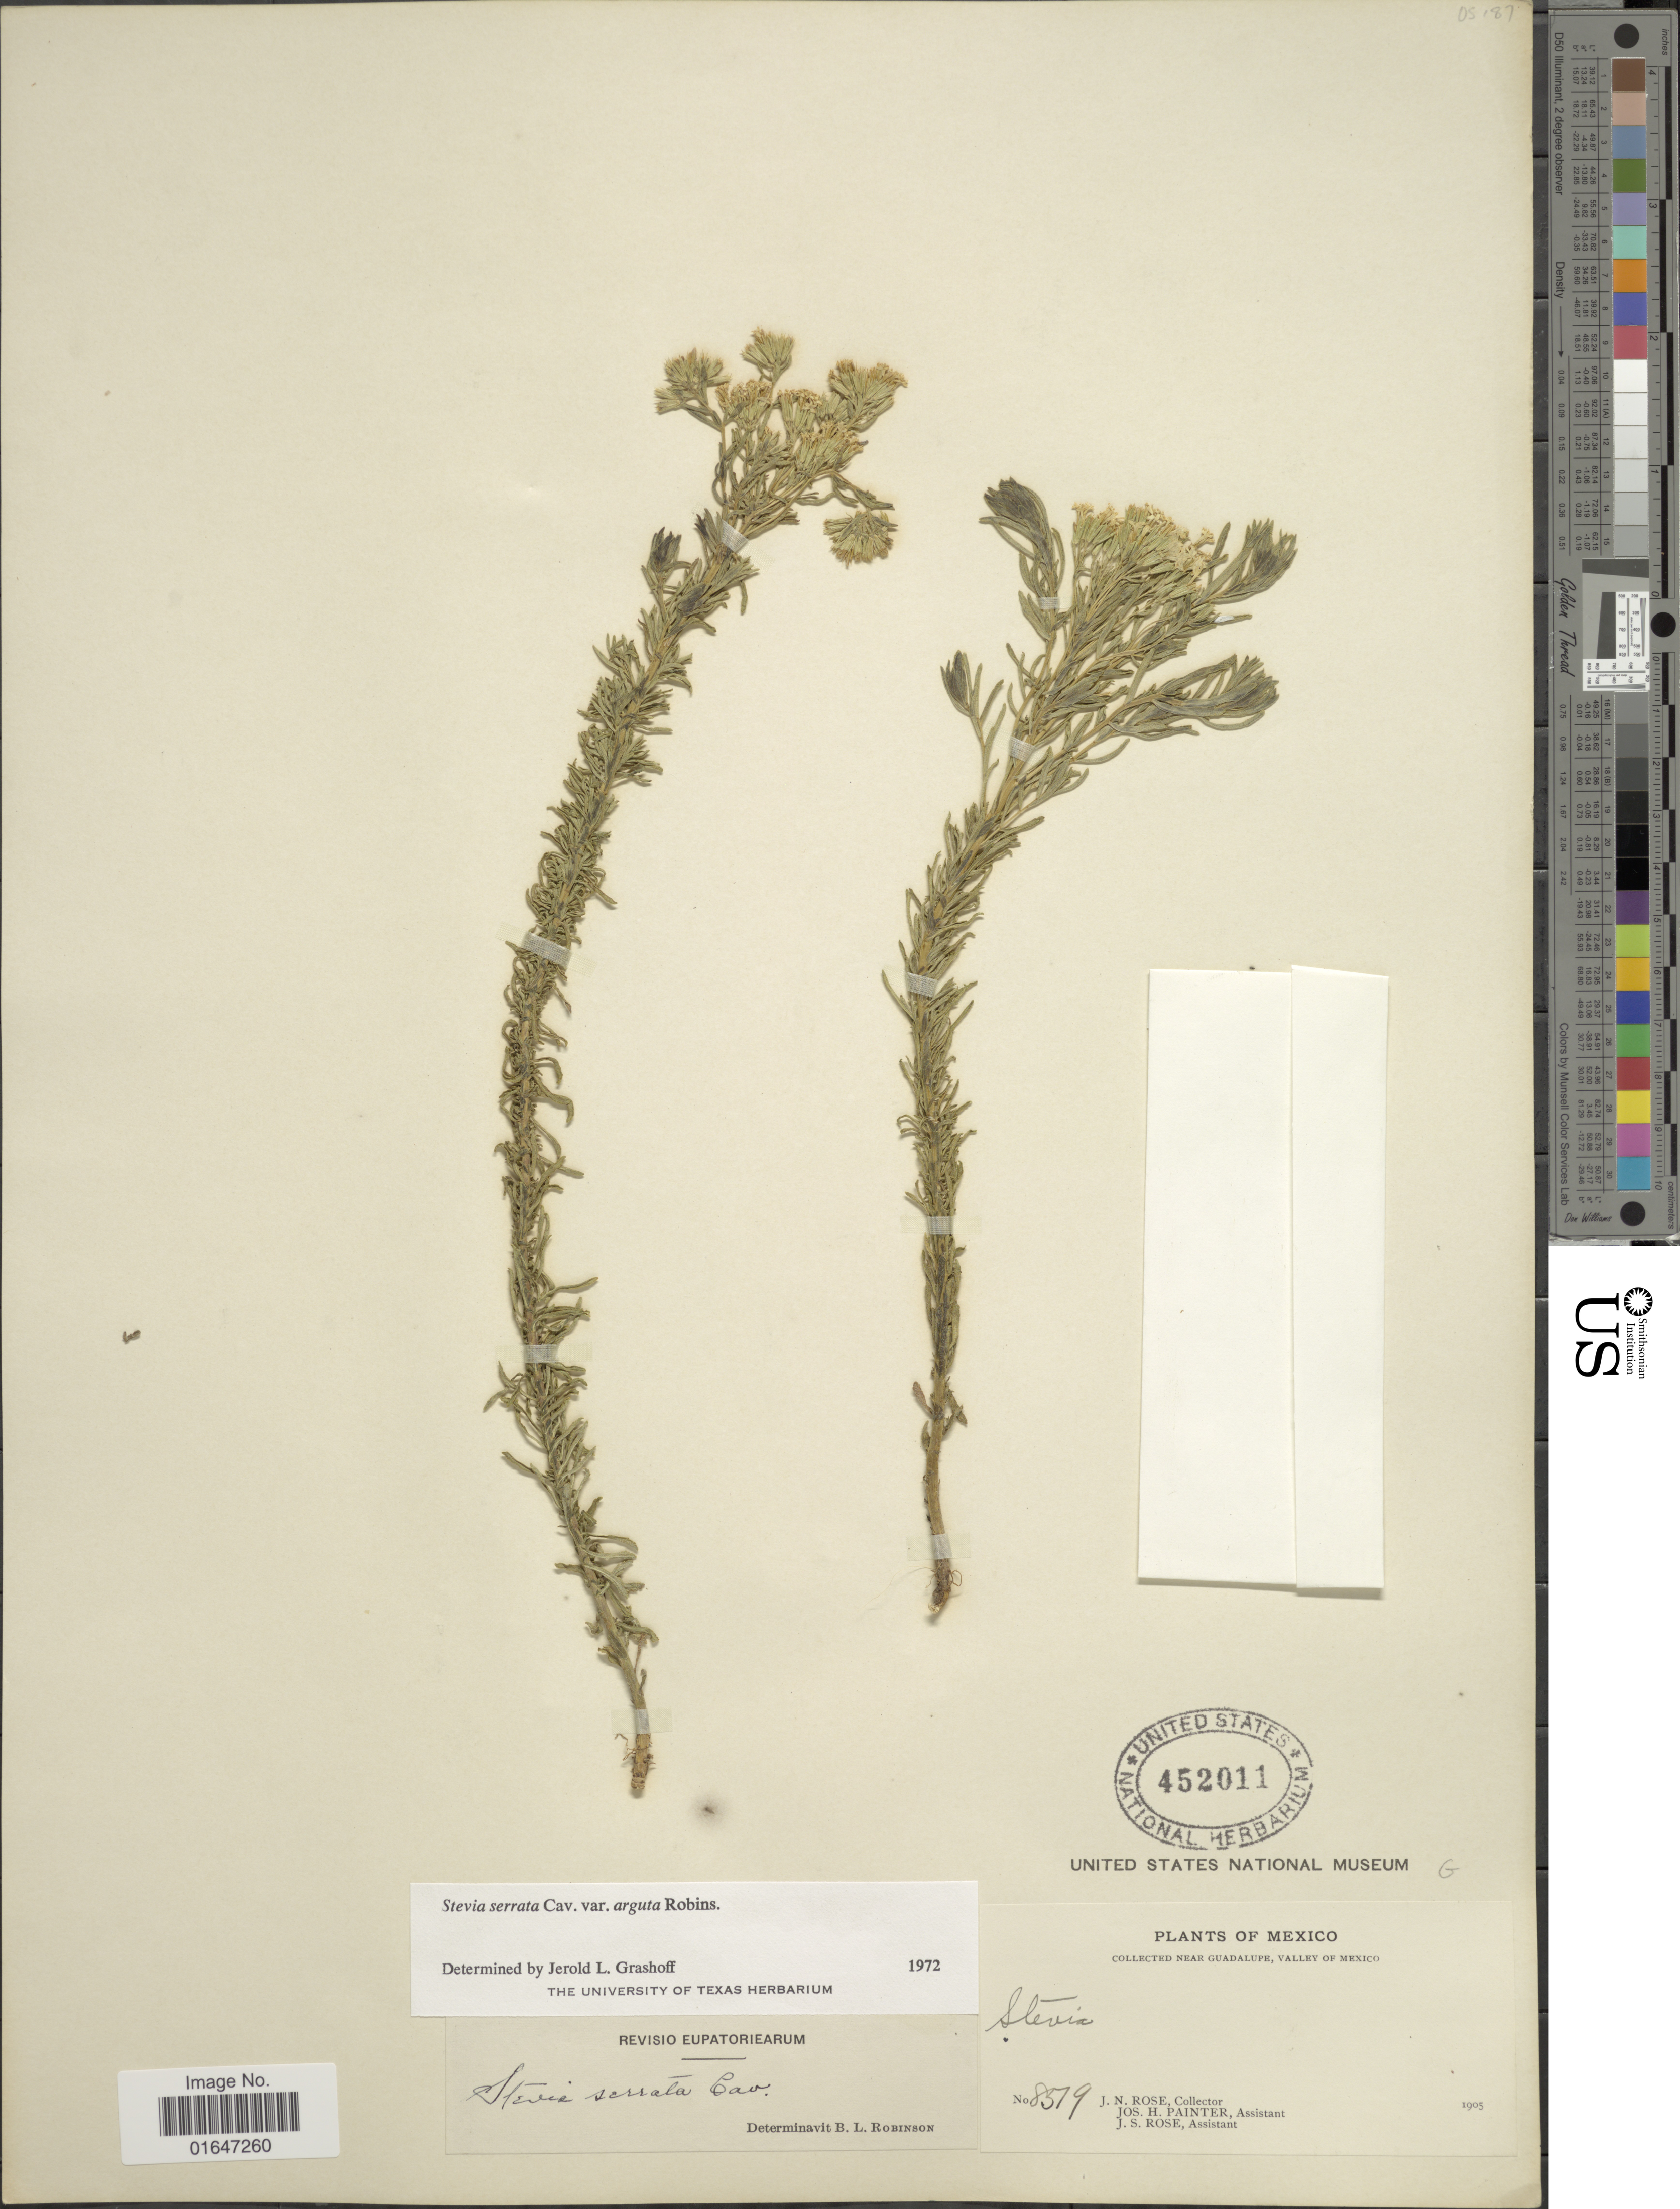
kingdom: Plantae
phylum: Tracheophyta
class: Magnoliopsida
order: Asterales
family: Asteraceae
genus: Stevia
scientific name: Stevia serrata var. arguta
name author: B.L. Rob.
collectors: J. N. Rose, J. H. Painter & J. S. Rose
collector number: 8519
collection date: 1905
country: Mexico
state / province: Baja California Norte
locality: Near Guadalupe, Valley of Mexico.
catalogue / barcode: US 452011